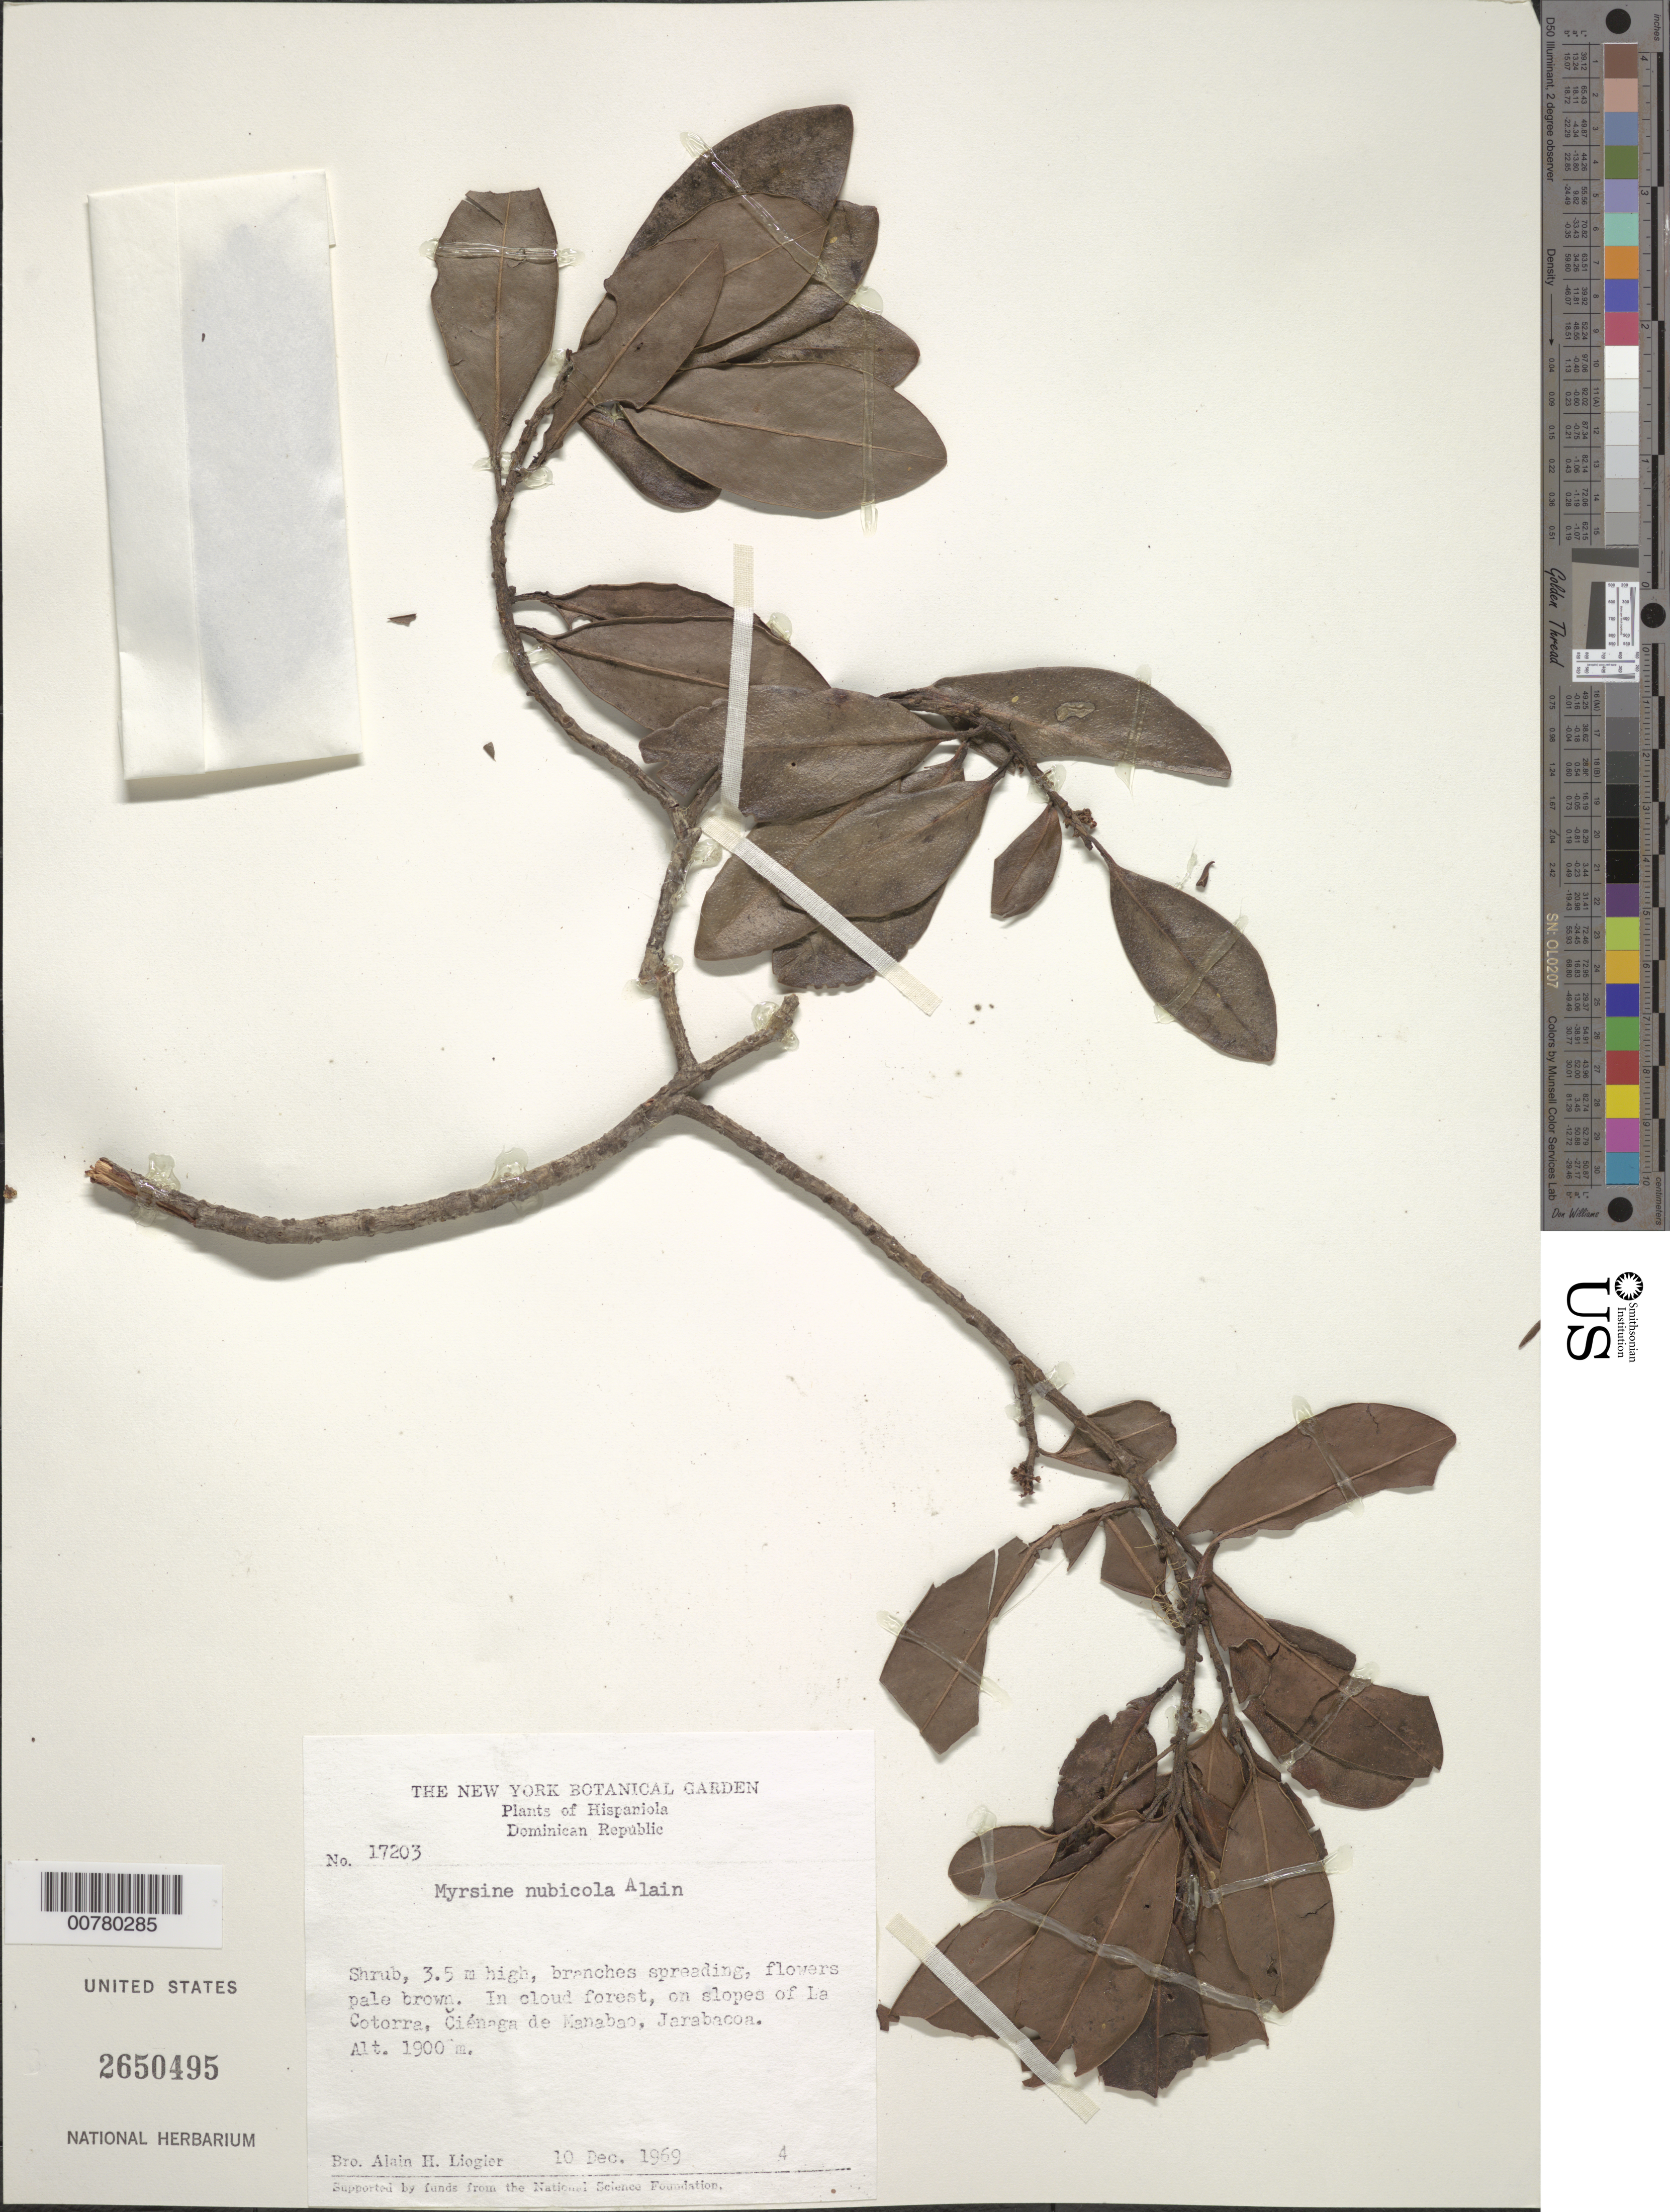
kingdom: Plantae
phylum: Tracheophyta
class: Magnoliopsida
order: Ericales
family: Primulaceae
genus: Myrsine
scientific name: Myrsine nubicola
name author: Alain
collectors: A. H. Liogier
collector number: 17203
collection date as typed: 10 Dec 1969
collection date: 1969-12-10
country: Dominican Republic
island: Hispaniola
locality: Jarabacoa, Cienaga de Manabao, on slopes of La Cotorra.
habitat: In cloud forest.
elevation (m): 1900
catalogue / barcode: US 2650495